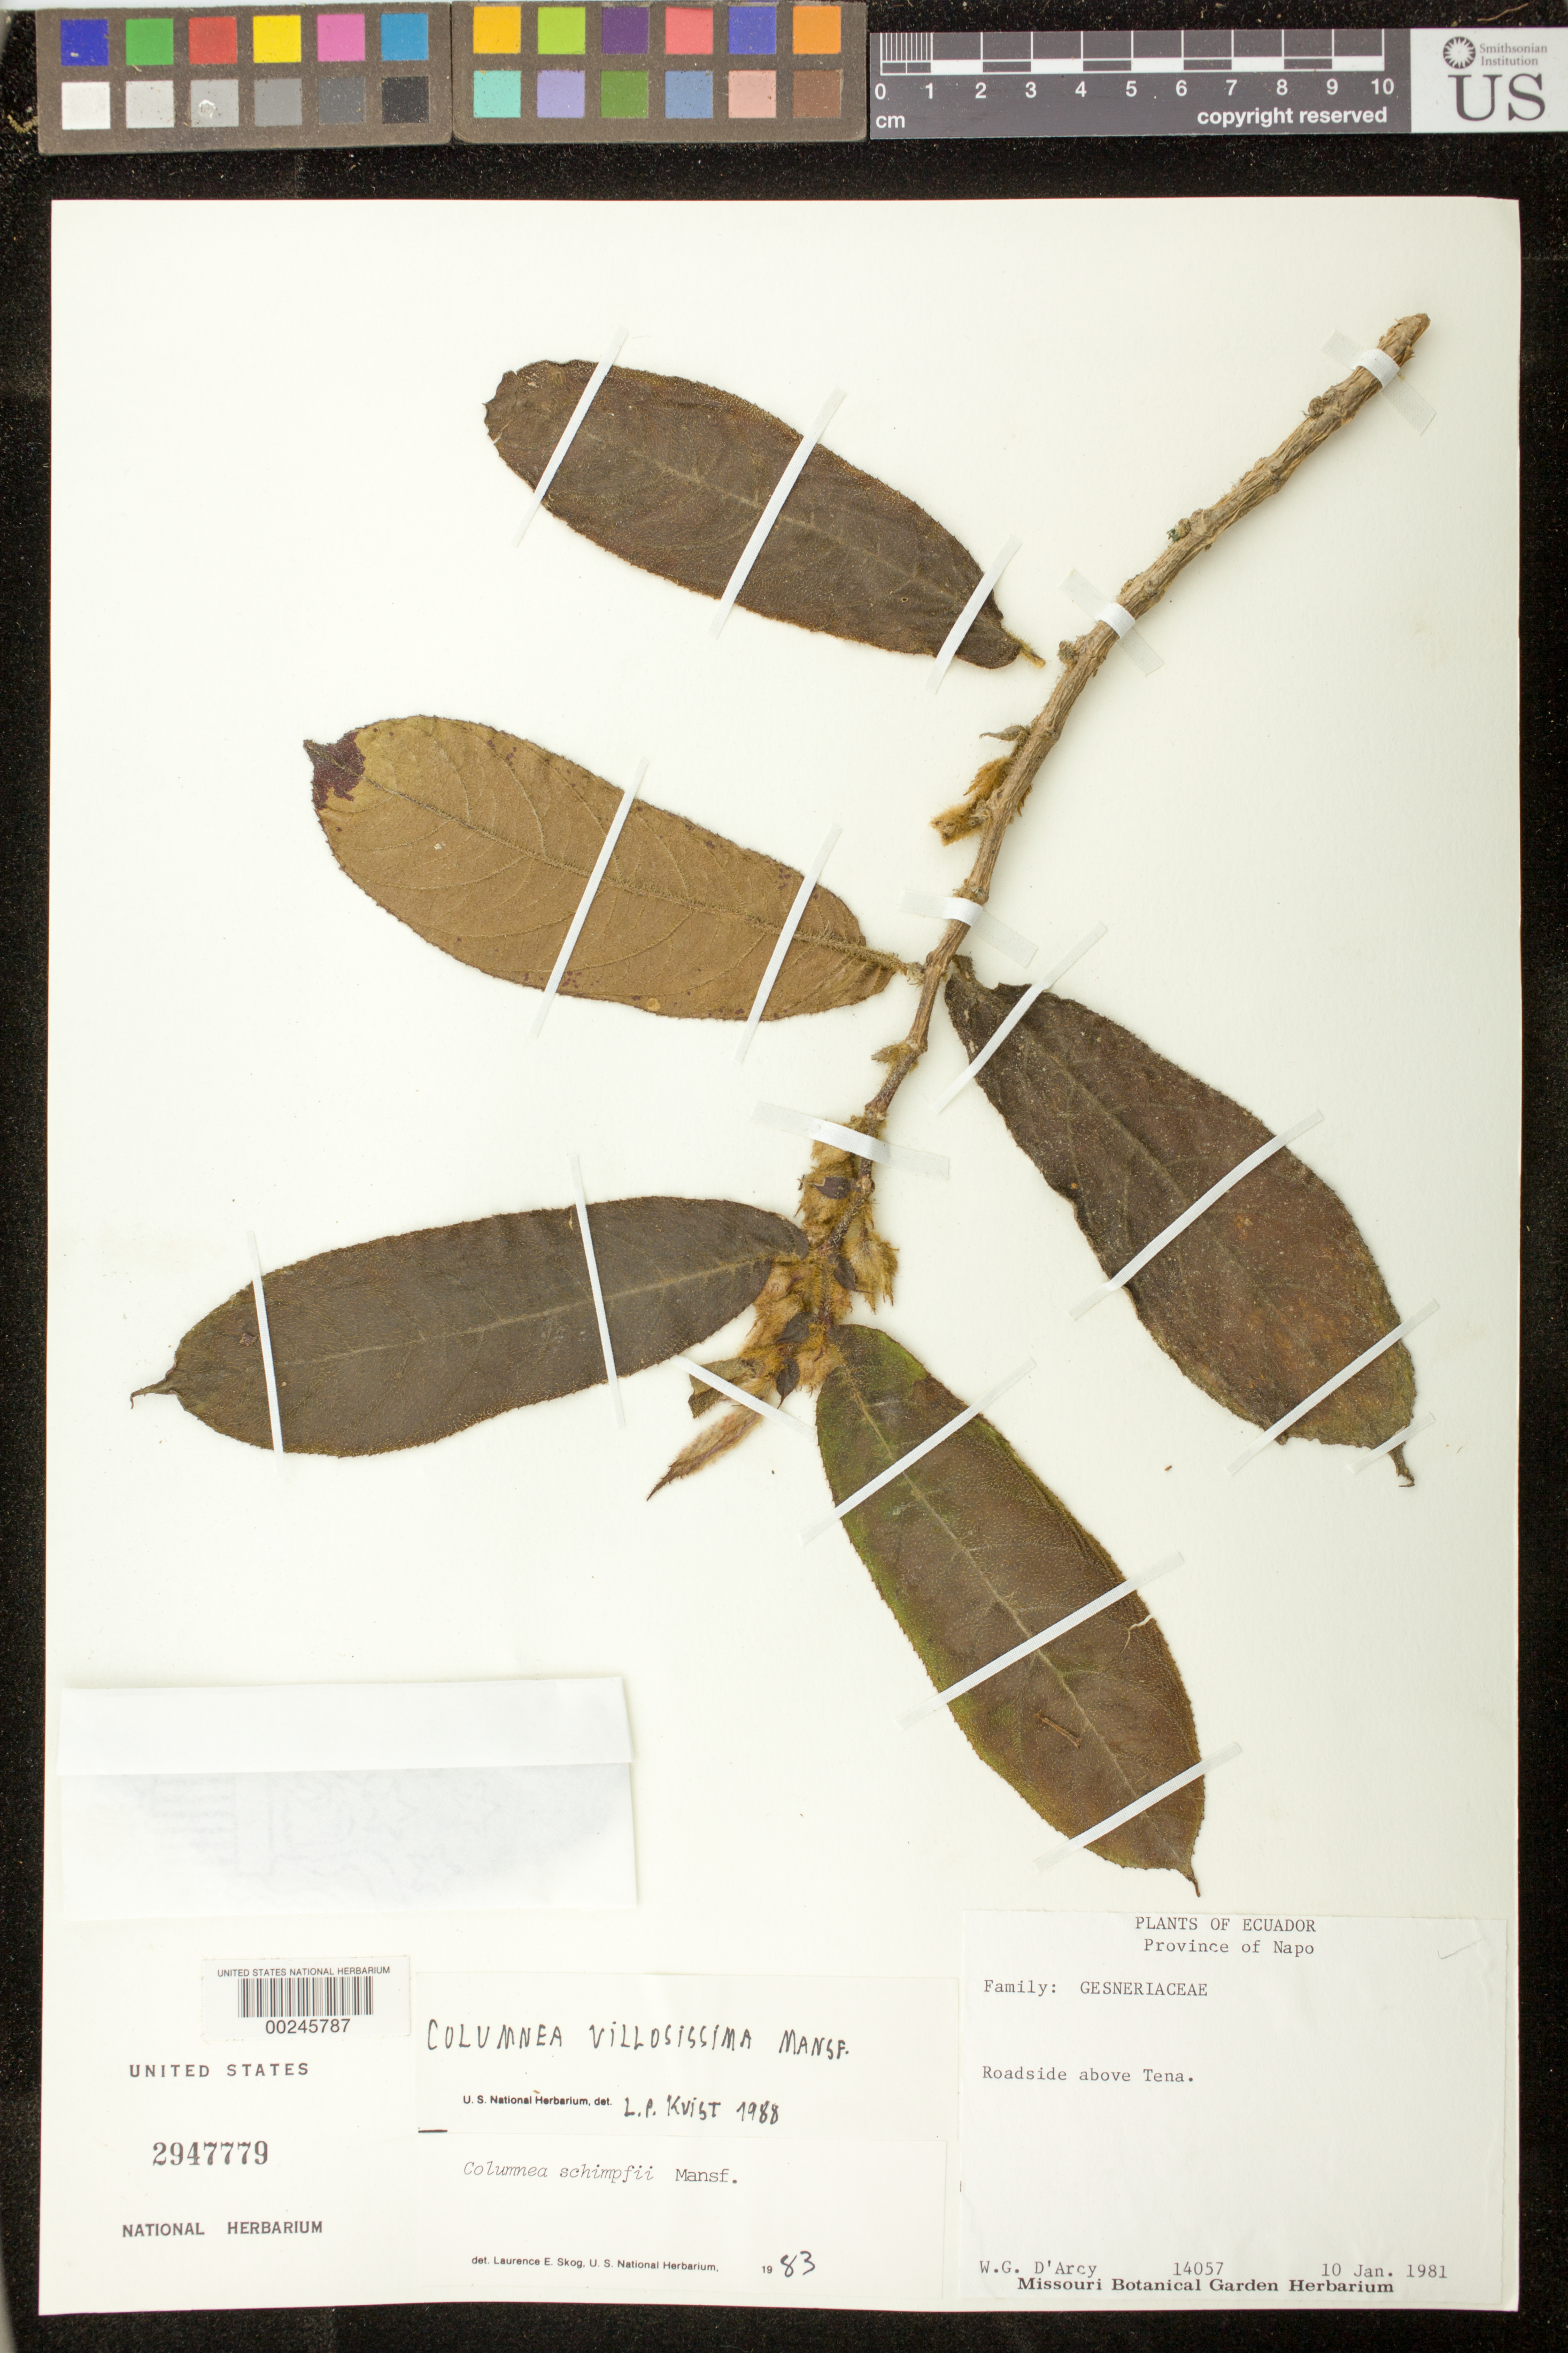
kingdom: Plantae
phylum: Tracheophyta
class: Magnoliopsida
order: Lamiales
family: Gesneriaceae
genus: Columnea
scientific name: Columnea villosissima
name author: Mansf.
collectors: W. G. D'Arcy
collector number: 14057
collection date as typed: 10 Jan 1981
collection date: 1981-01-10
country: Ecuador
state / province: Napo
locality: Roadside above Tena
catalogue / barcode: US 2947779